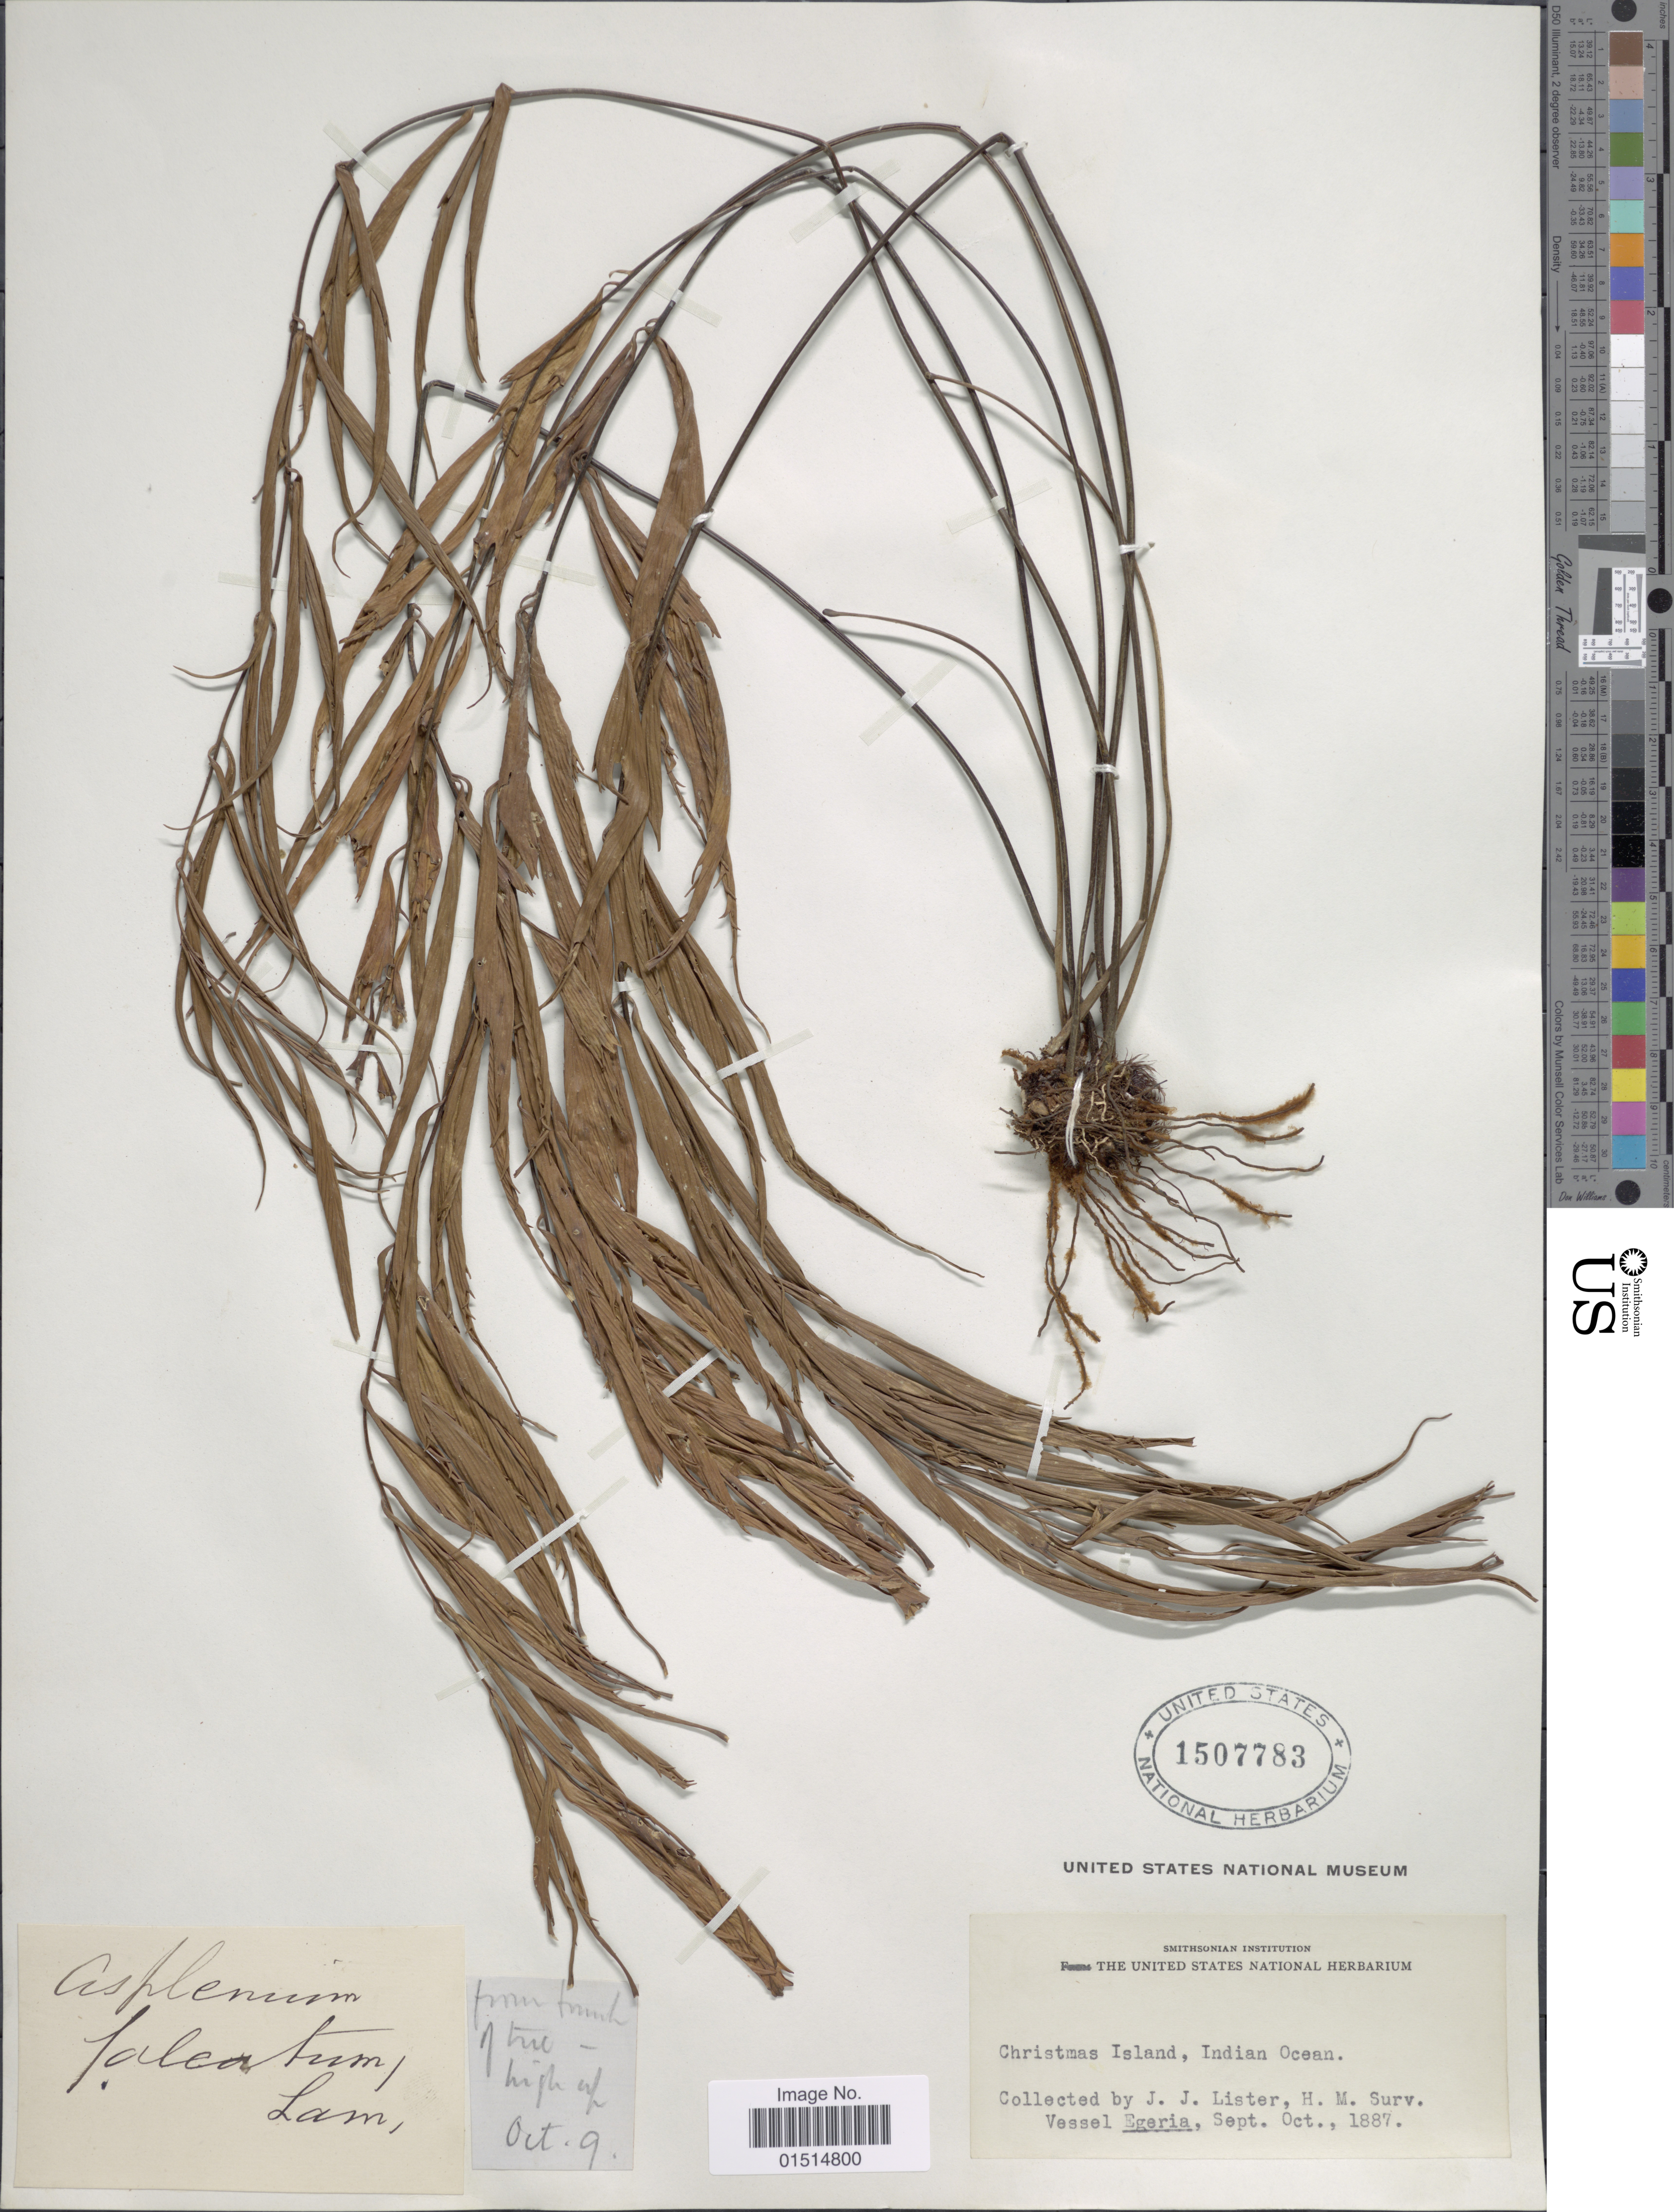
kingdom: Plantae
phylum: Tracheophyta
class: Polypodiopsida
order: Polypodiales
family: Aspleniaceae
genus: Asplenium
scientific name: Asplenium falcatum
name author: Lam.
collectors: J. Lister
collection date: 1887-09/1887-10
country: Australia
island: Christmas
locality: Christmas Island, Indian Ocean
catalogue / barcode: US 1507783